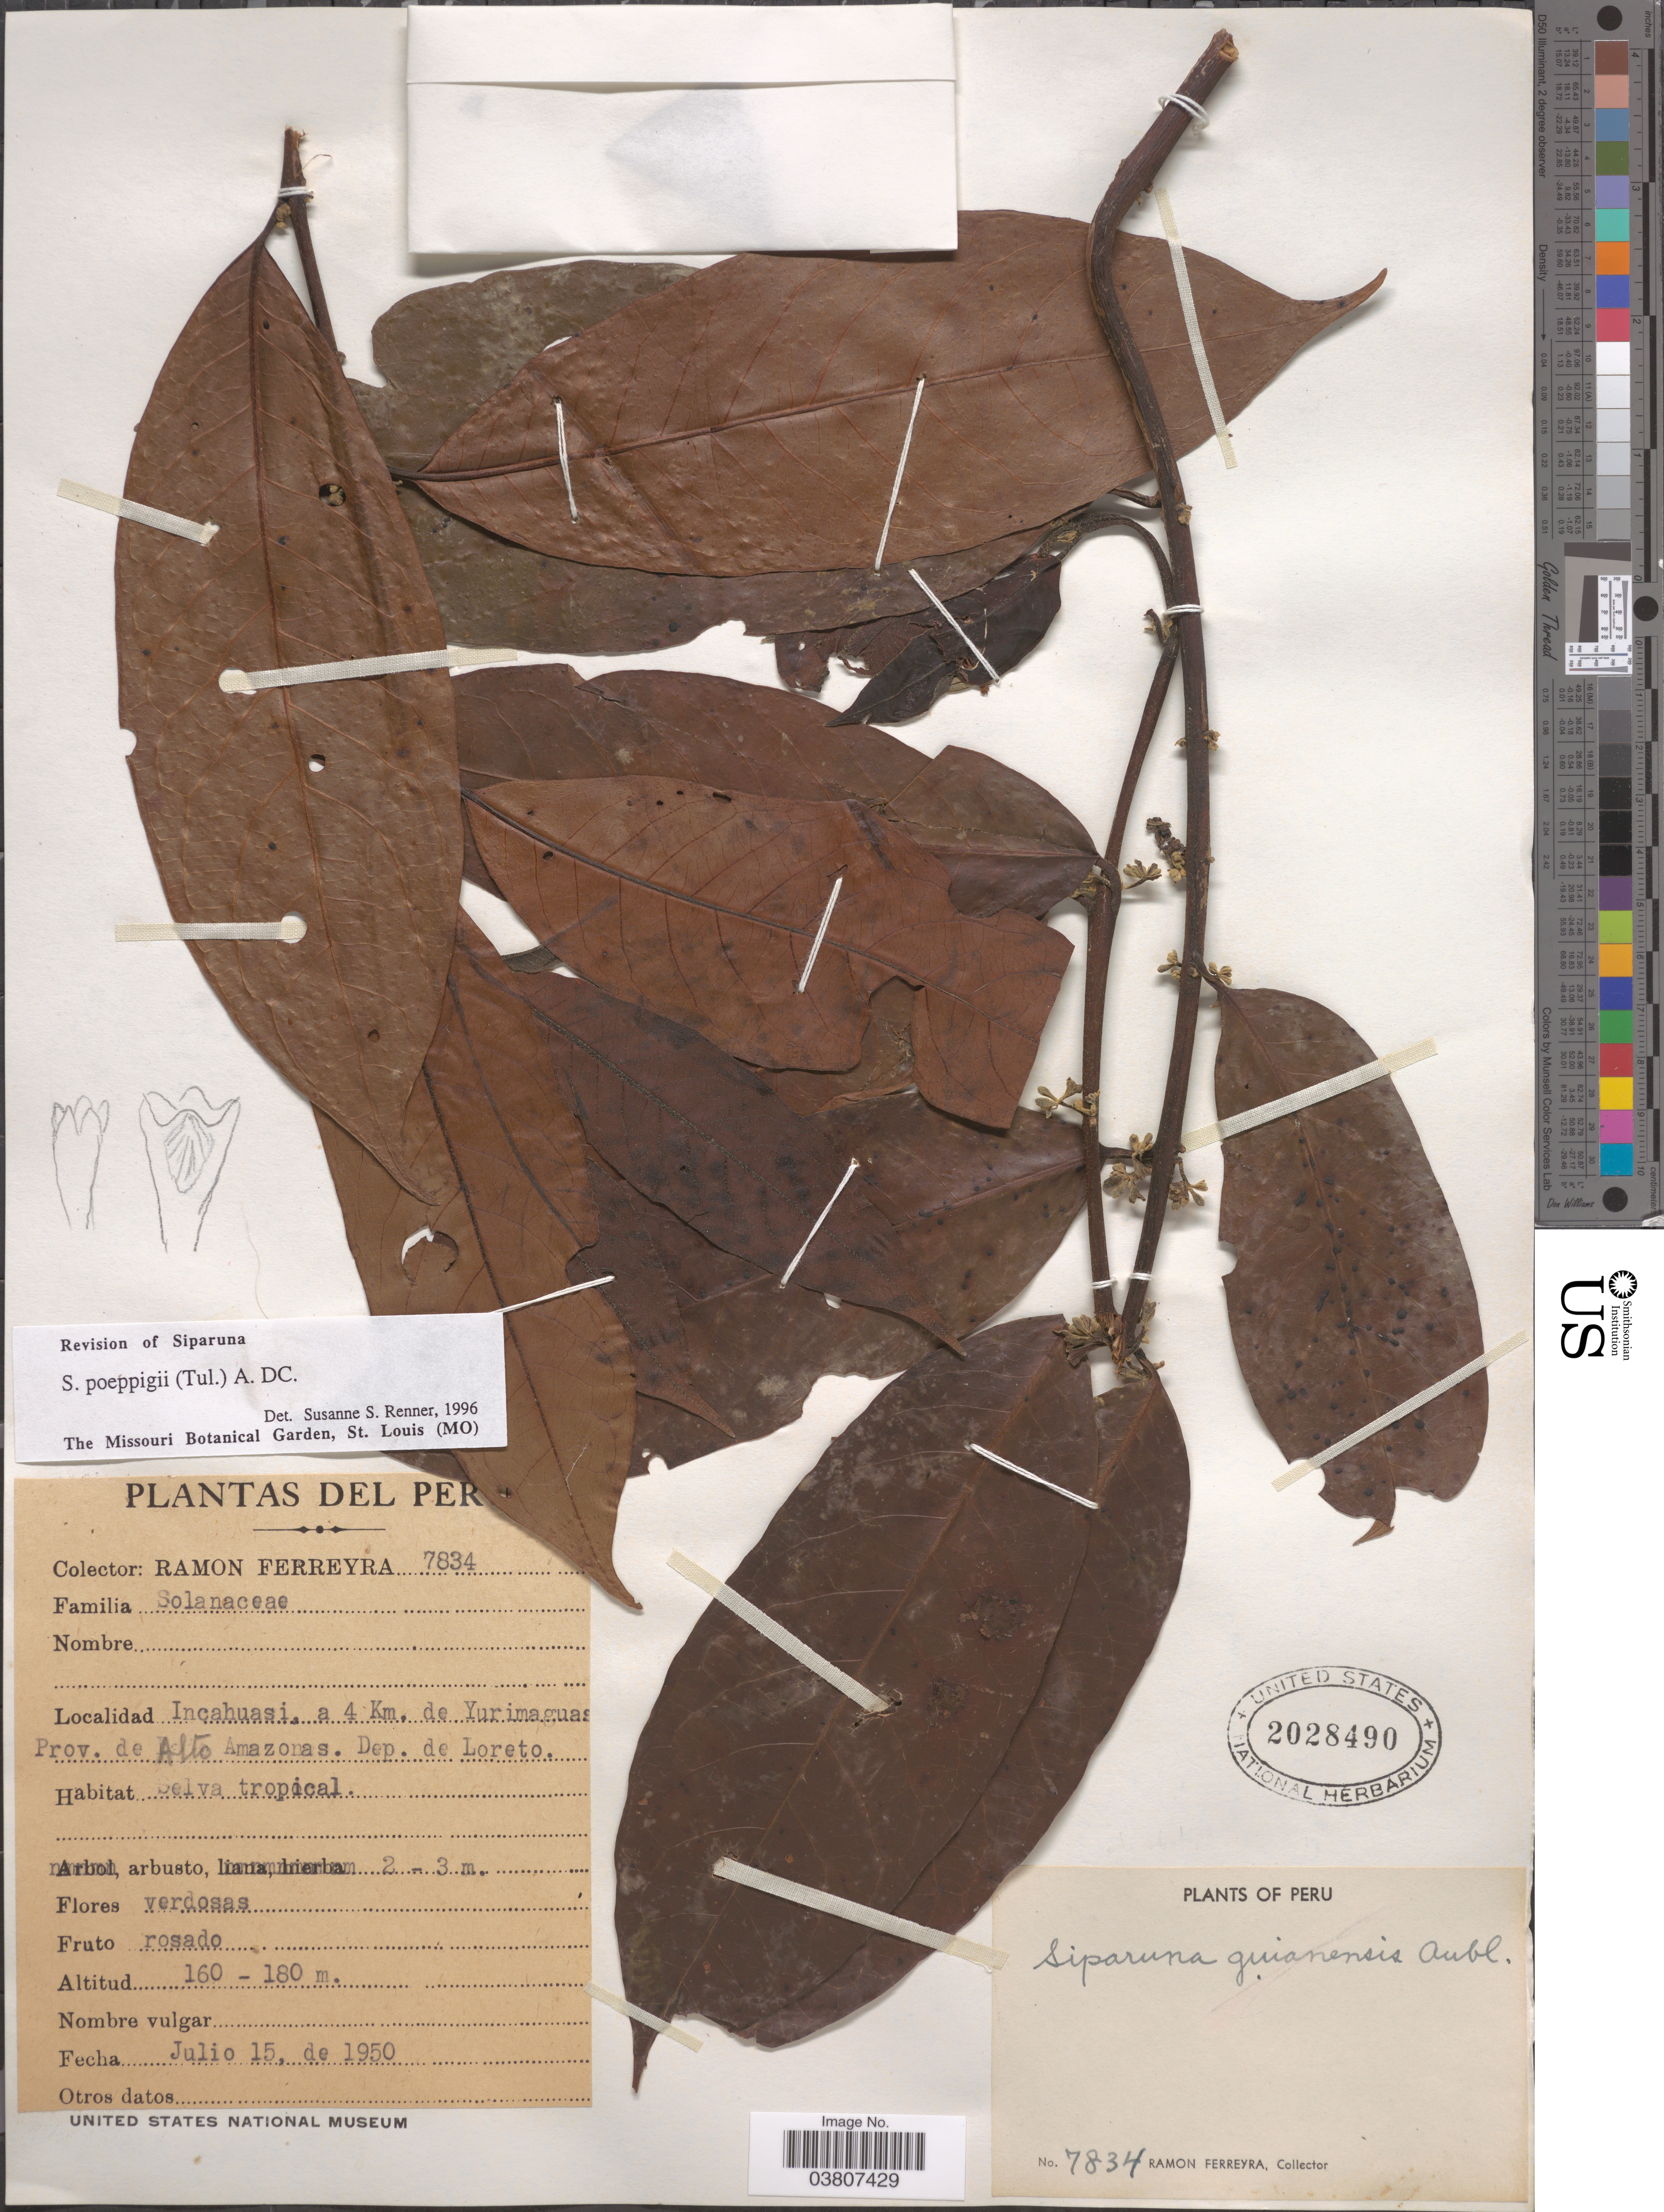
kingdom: Plantae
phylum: Tracheophyta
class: Magnoliopsida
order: Laurales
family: Siparunaceae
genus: Siparuna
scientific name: Siparuna poeppigii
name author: (Tul.) A. DC.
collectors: R. A. Ferreyra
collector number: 7834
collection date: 1950-07-15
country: Peru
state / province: Loreto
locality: Incahuasi, a 4 Km. de Yurimaguas. Prov. de Alto Amazonas. Dep. de Loreto.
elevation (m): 160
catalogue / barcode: US 2028490